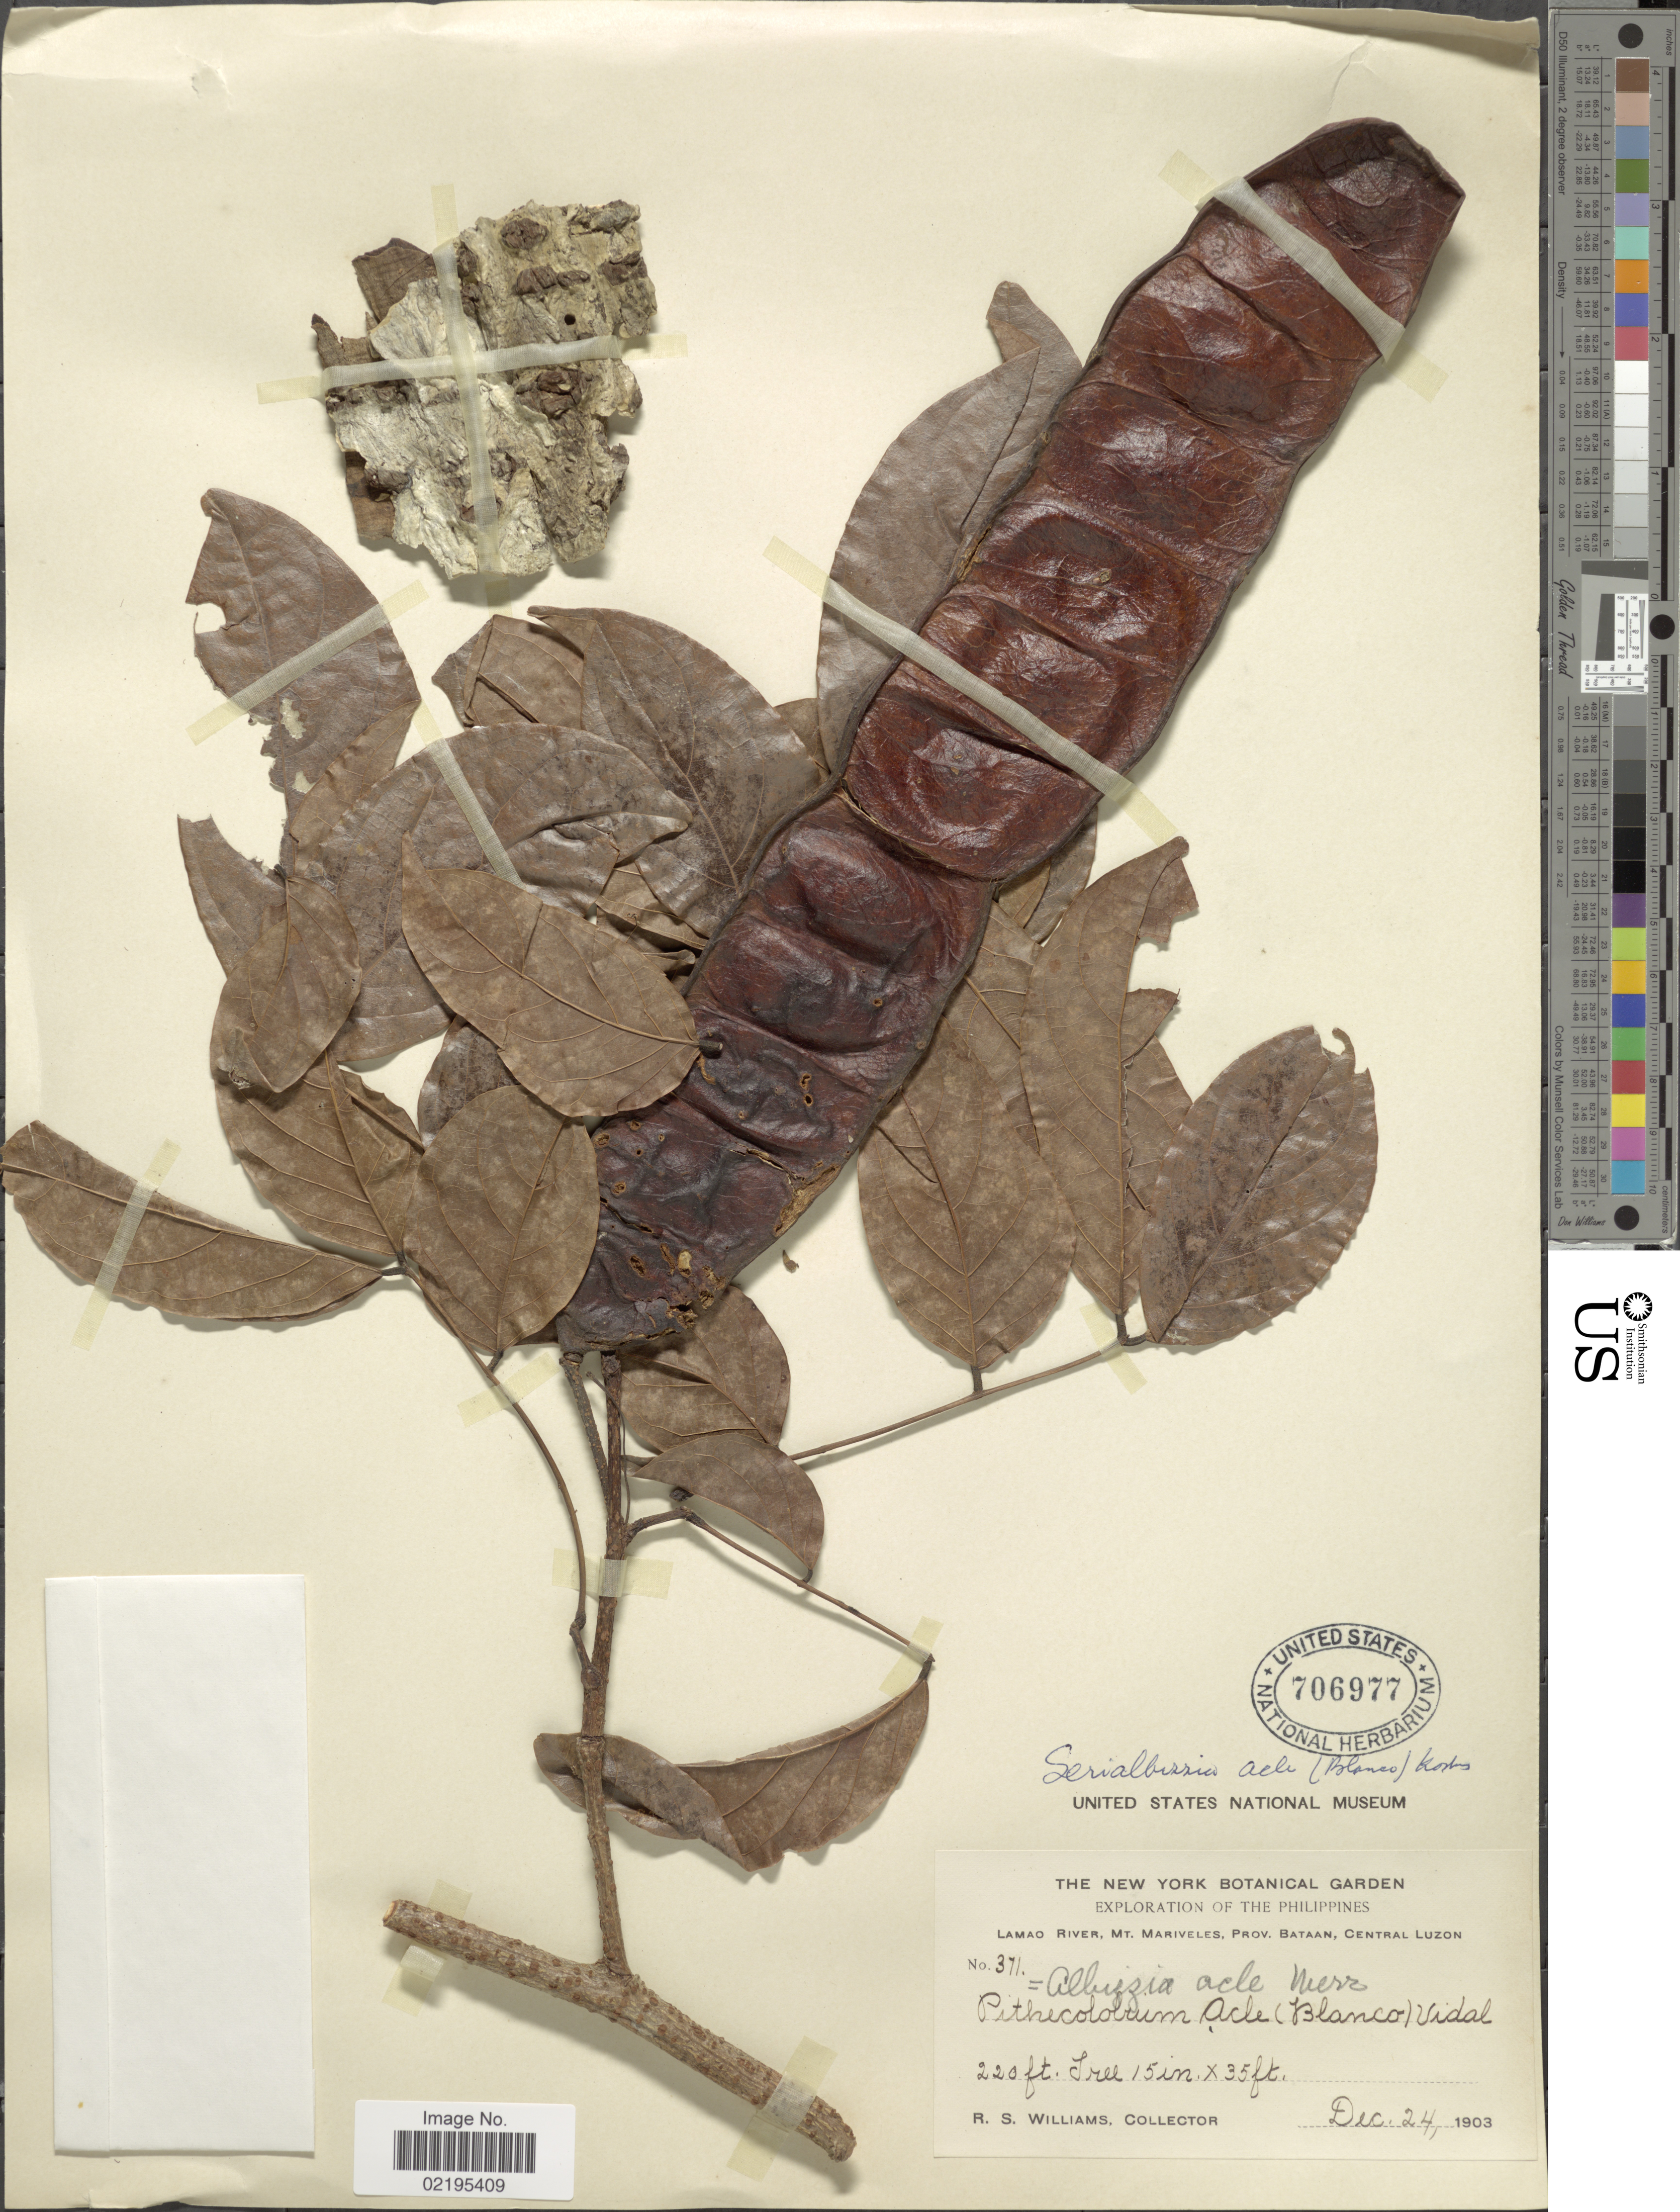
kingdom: Plantae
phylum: Tracheophyta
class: Magnoliopsida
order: Fabales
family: Fabaceae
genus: Albizia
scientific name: Albizia acle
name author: (Blanco) Merr.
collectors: R. S. Williams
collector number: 371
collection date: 1903-12-24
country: Philippines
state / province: Central Luzon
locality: Lamao River, Mt. Mariveles, Prov. Bataan, Central Luzon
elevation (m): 67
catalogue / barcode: US 706977